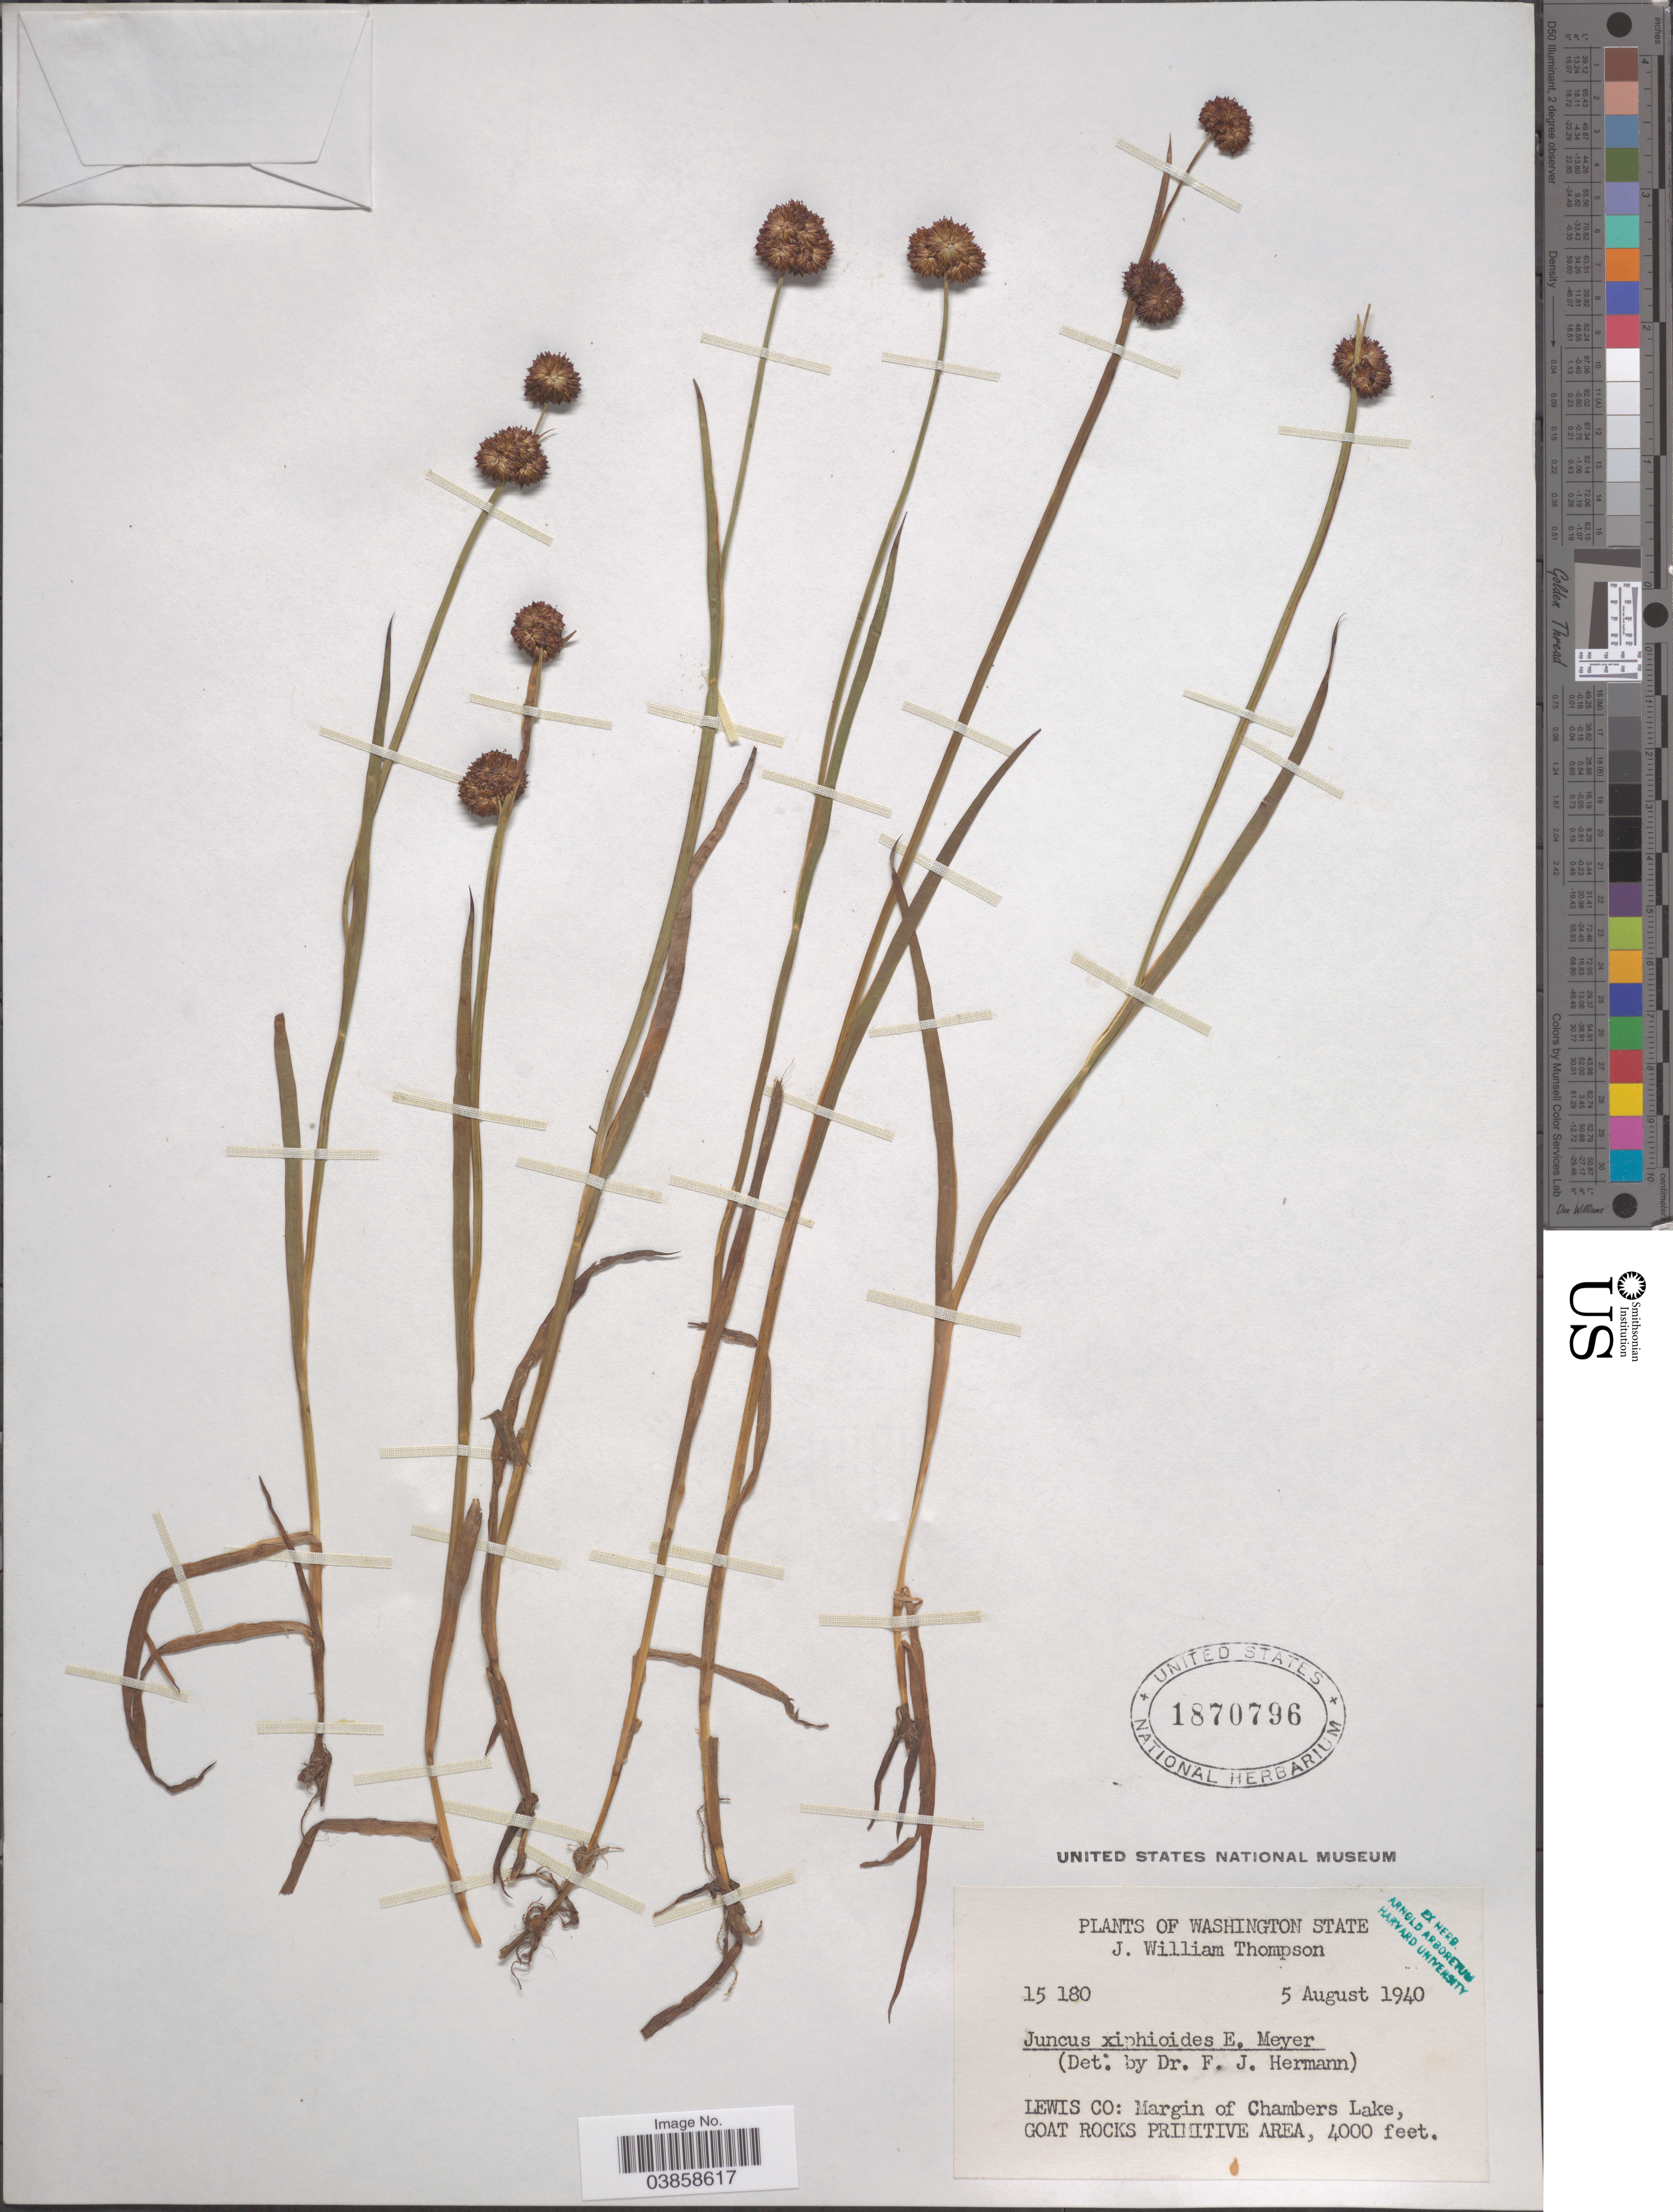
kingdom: Plantae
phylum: Tracheophyta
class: Liliopsida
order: Poales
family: Juncaceae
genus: Juncus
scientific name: Juncus xiphioides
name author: E. Mey.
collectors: J. W. Thompson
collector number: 15180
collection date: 1940-08-05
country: United States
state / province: Washington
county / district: Lewis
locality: Lewis Co: Margin of Chambers Lake, Goat Rocks Primitive Area.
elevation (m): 1219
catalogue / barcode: US 1870796